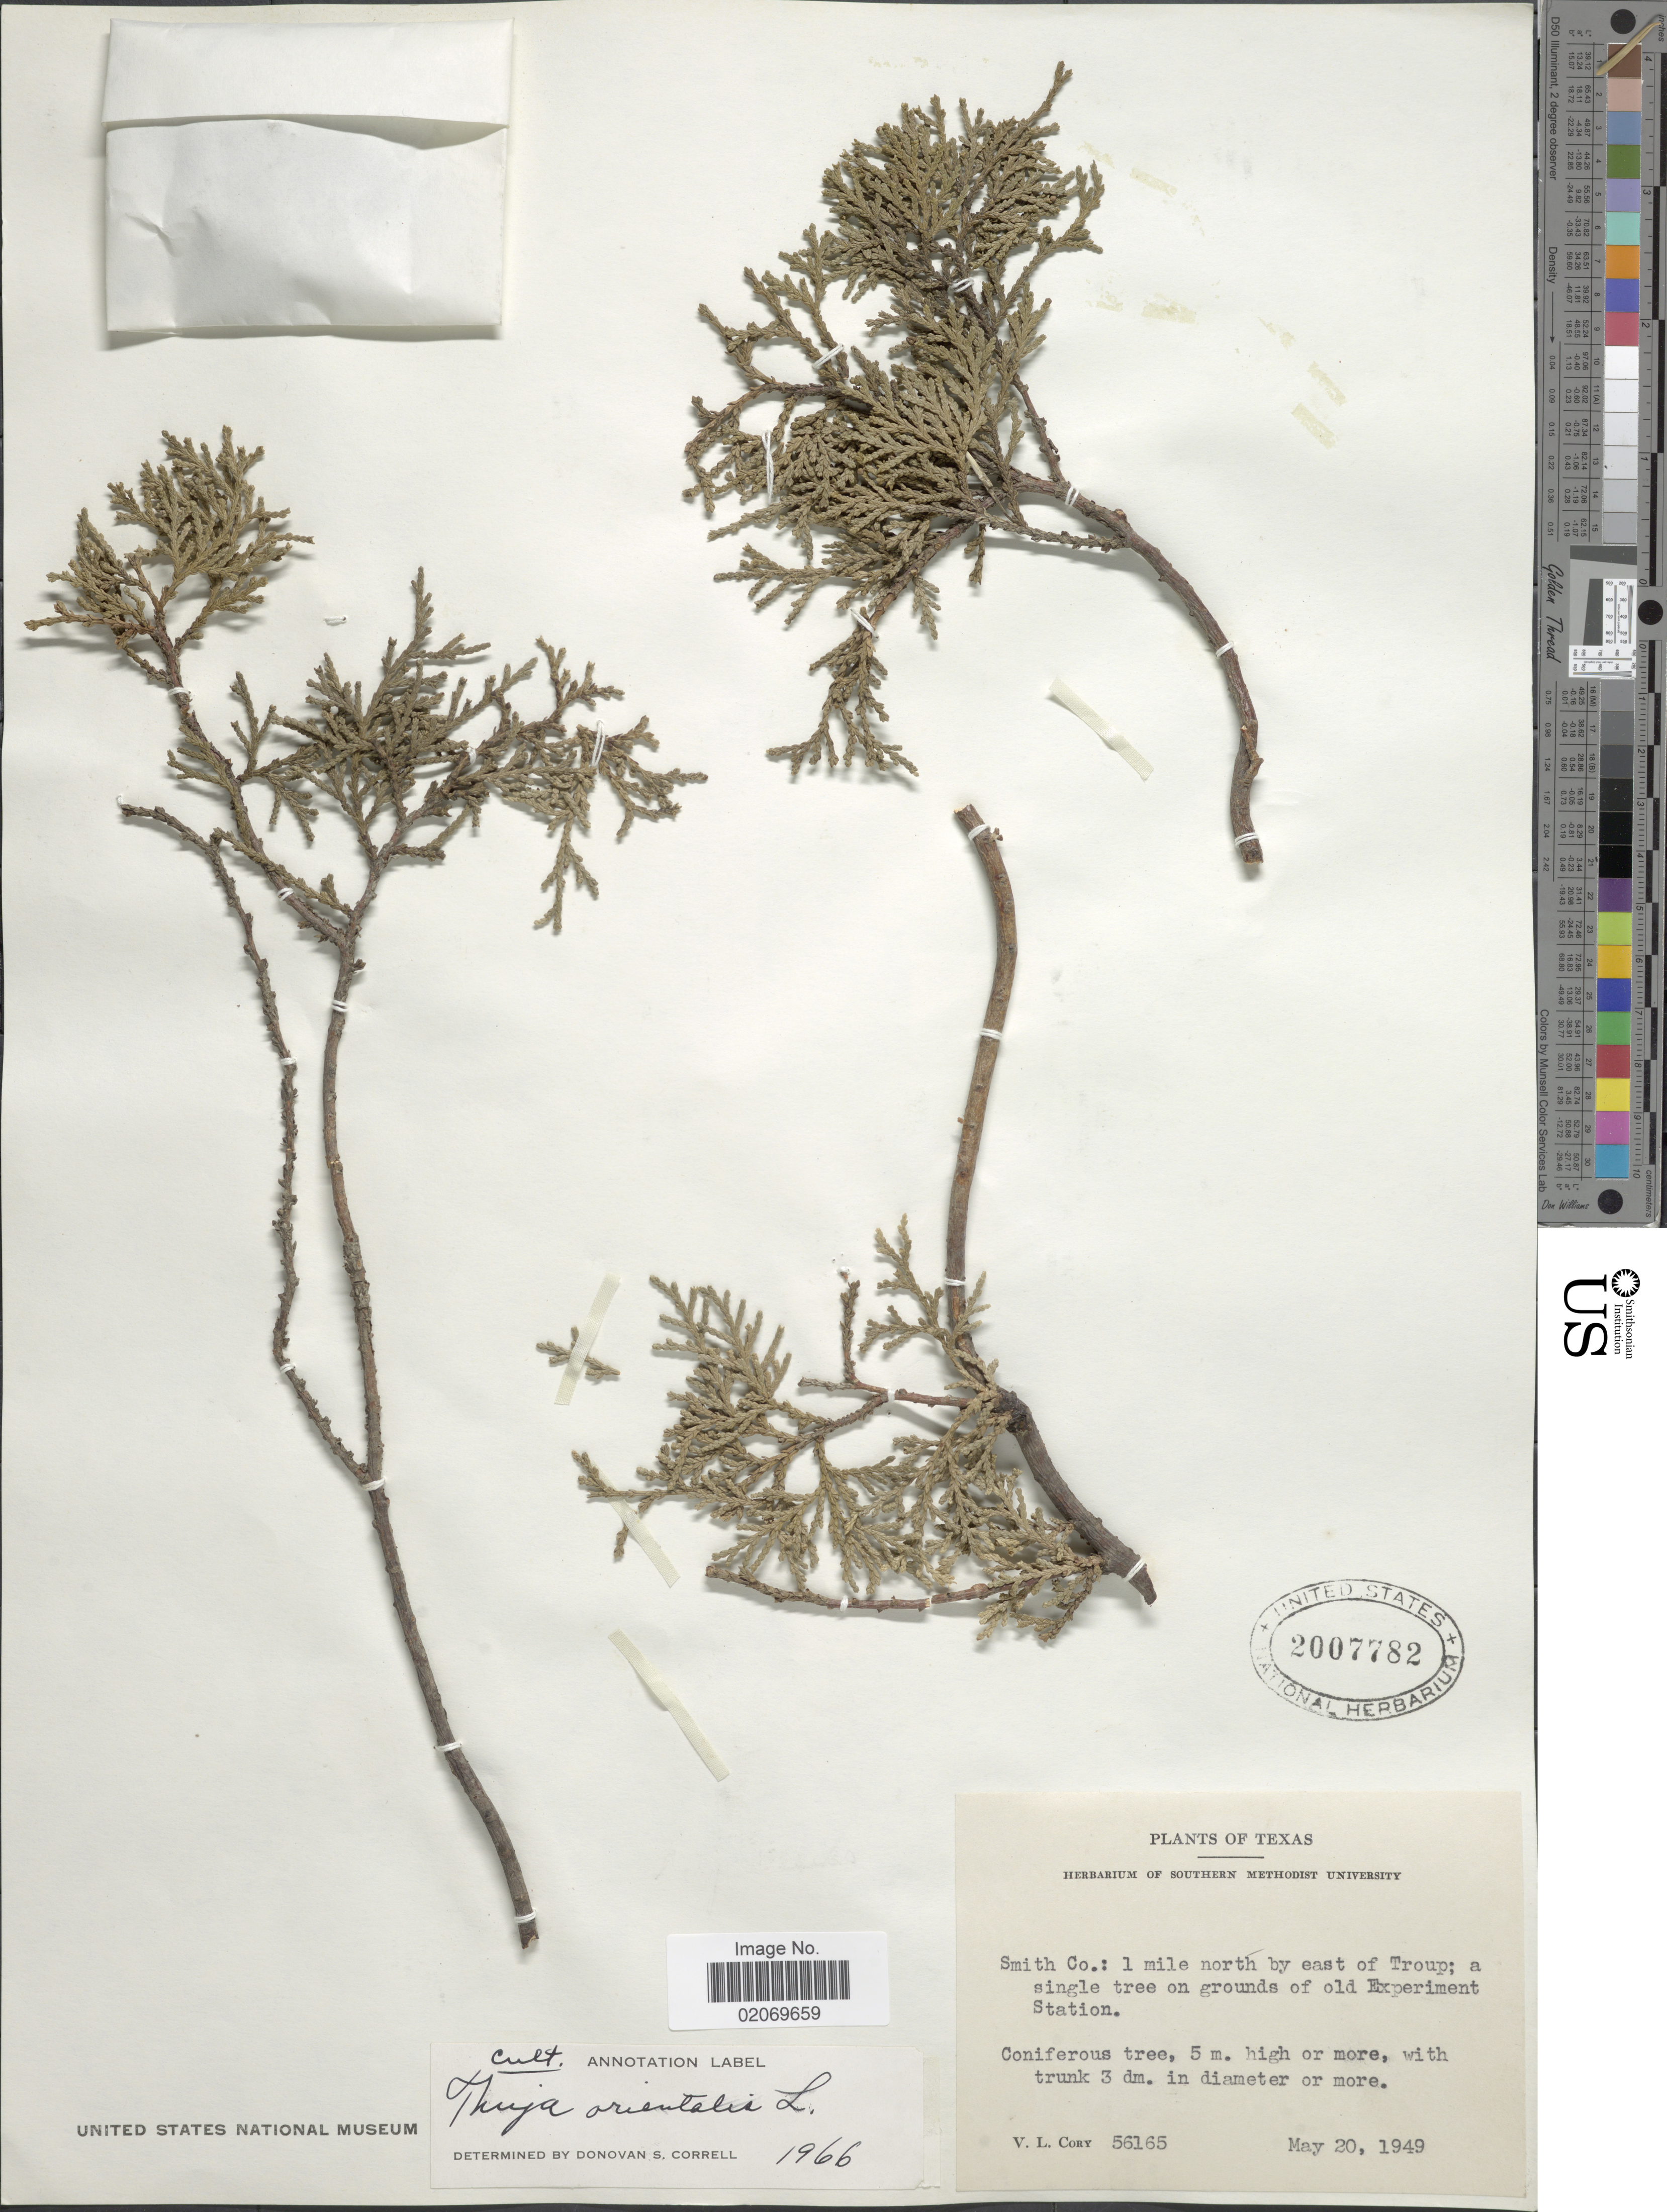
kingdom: Plantae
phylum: Tracheophyta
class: Pinopsida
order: Pinales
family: Cupressaceae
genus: Thuja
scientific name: Thuja orientalis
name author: L.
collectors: V. Cory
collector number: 56165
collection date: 1949-05-20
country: United States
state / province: Texas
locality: Smith Co: 1 mile north by east of Troup; a single tree on grounds of old Experiment Station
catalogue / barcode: US 2007782